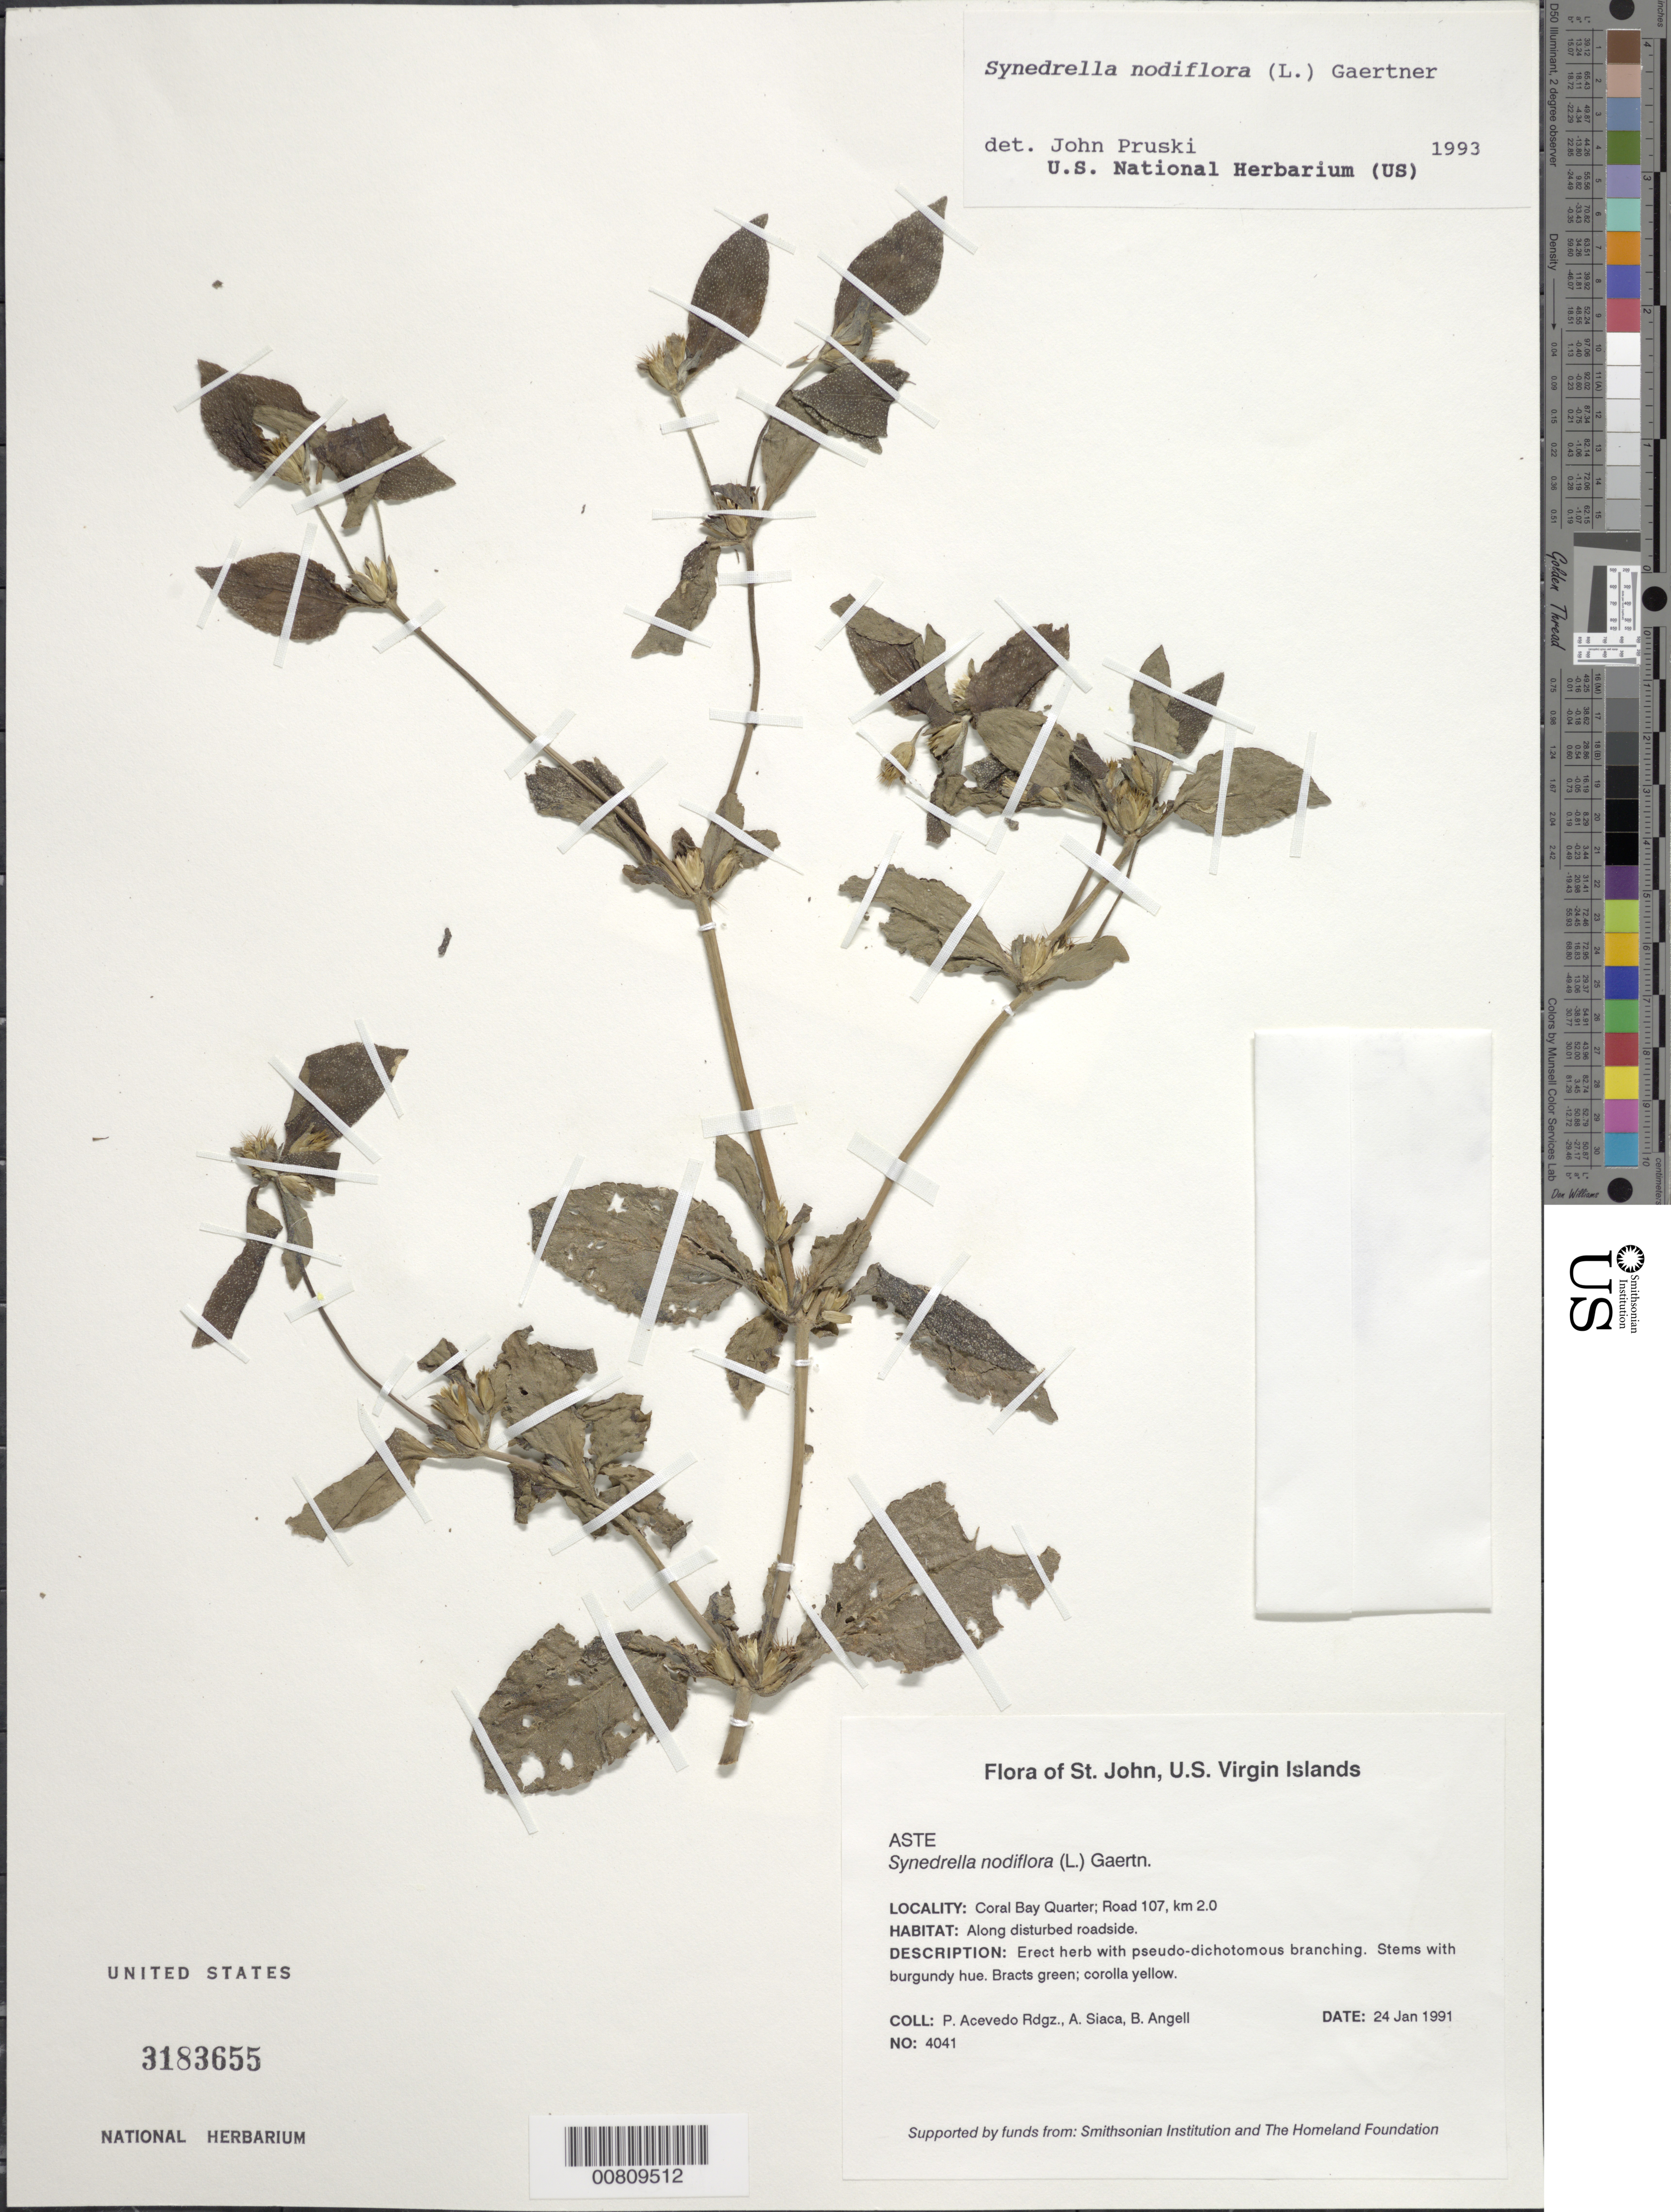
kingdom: Plantae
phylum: Tracheophyta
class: Magnoliopsida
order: Asterales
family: Asteraceae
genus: Synedrella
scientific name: Synedrella nodiflora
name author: (L.) Gaertn.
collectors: P. Acevedo-Rodr., A. Siaca & Bobbi Angell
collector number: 4041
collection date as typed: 24 Jan 1991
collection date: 1991-01-24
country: U.S. Virgin Islands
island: St. John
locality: Coral Bay Quarter; Road 107, km 2.0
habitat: Along disturbed roadside.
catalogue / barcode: US 3183655